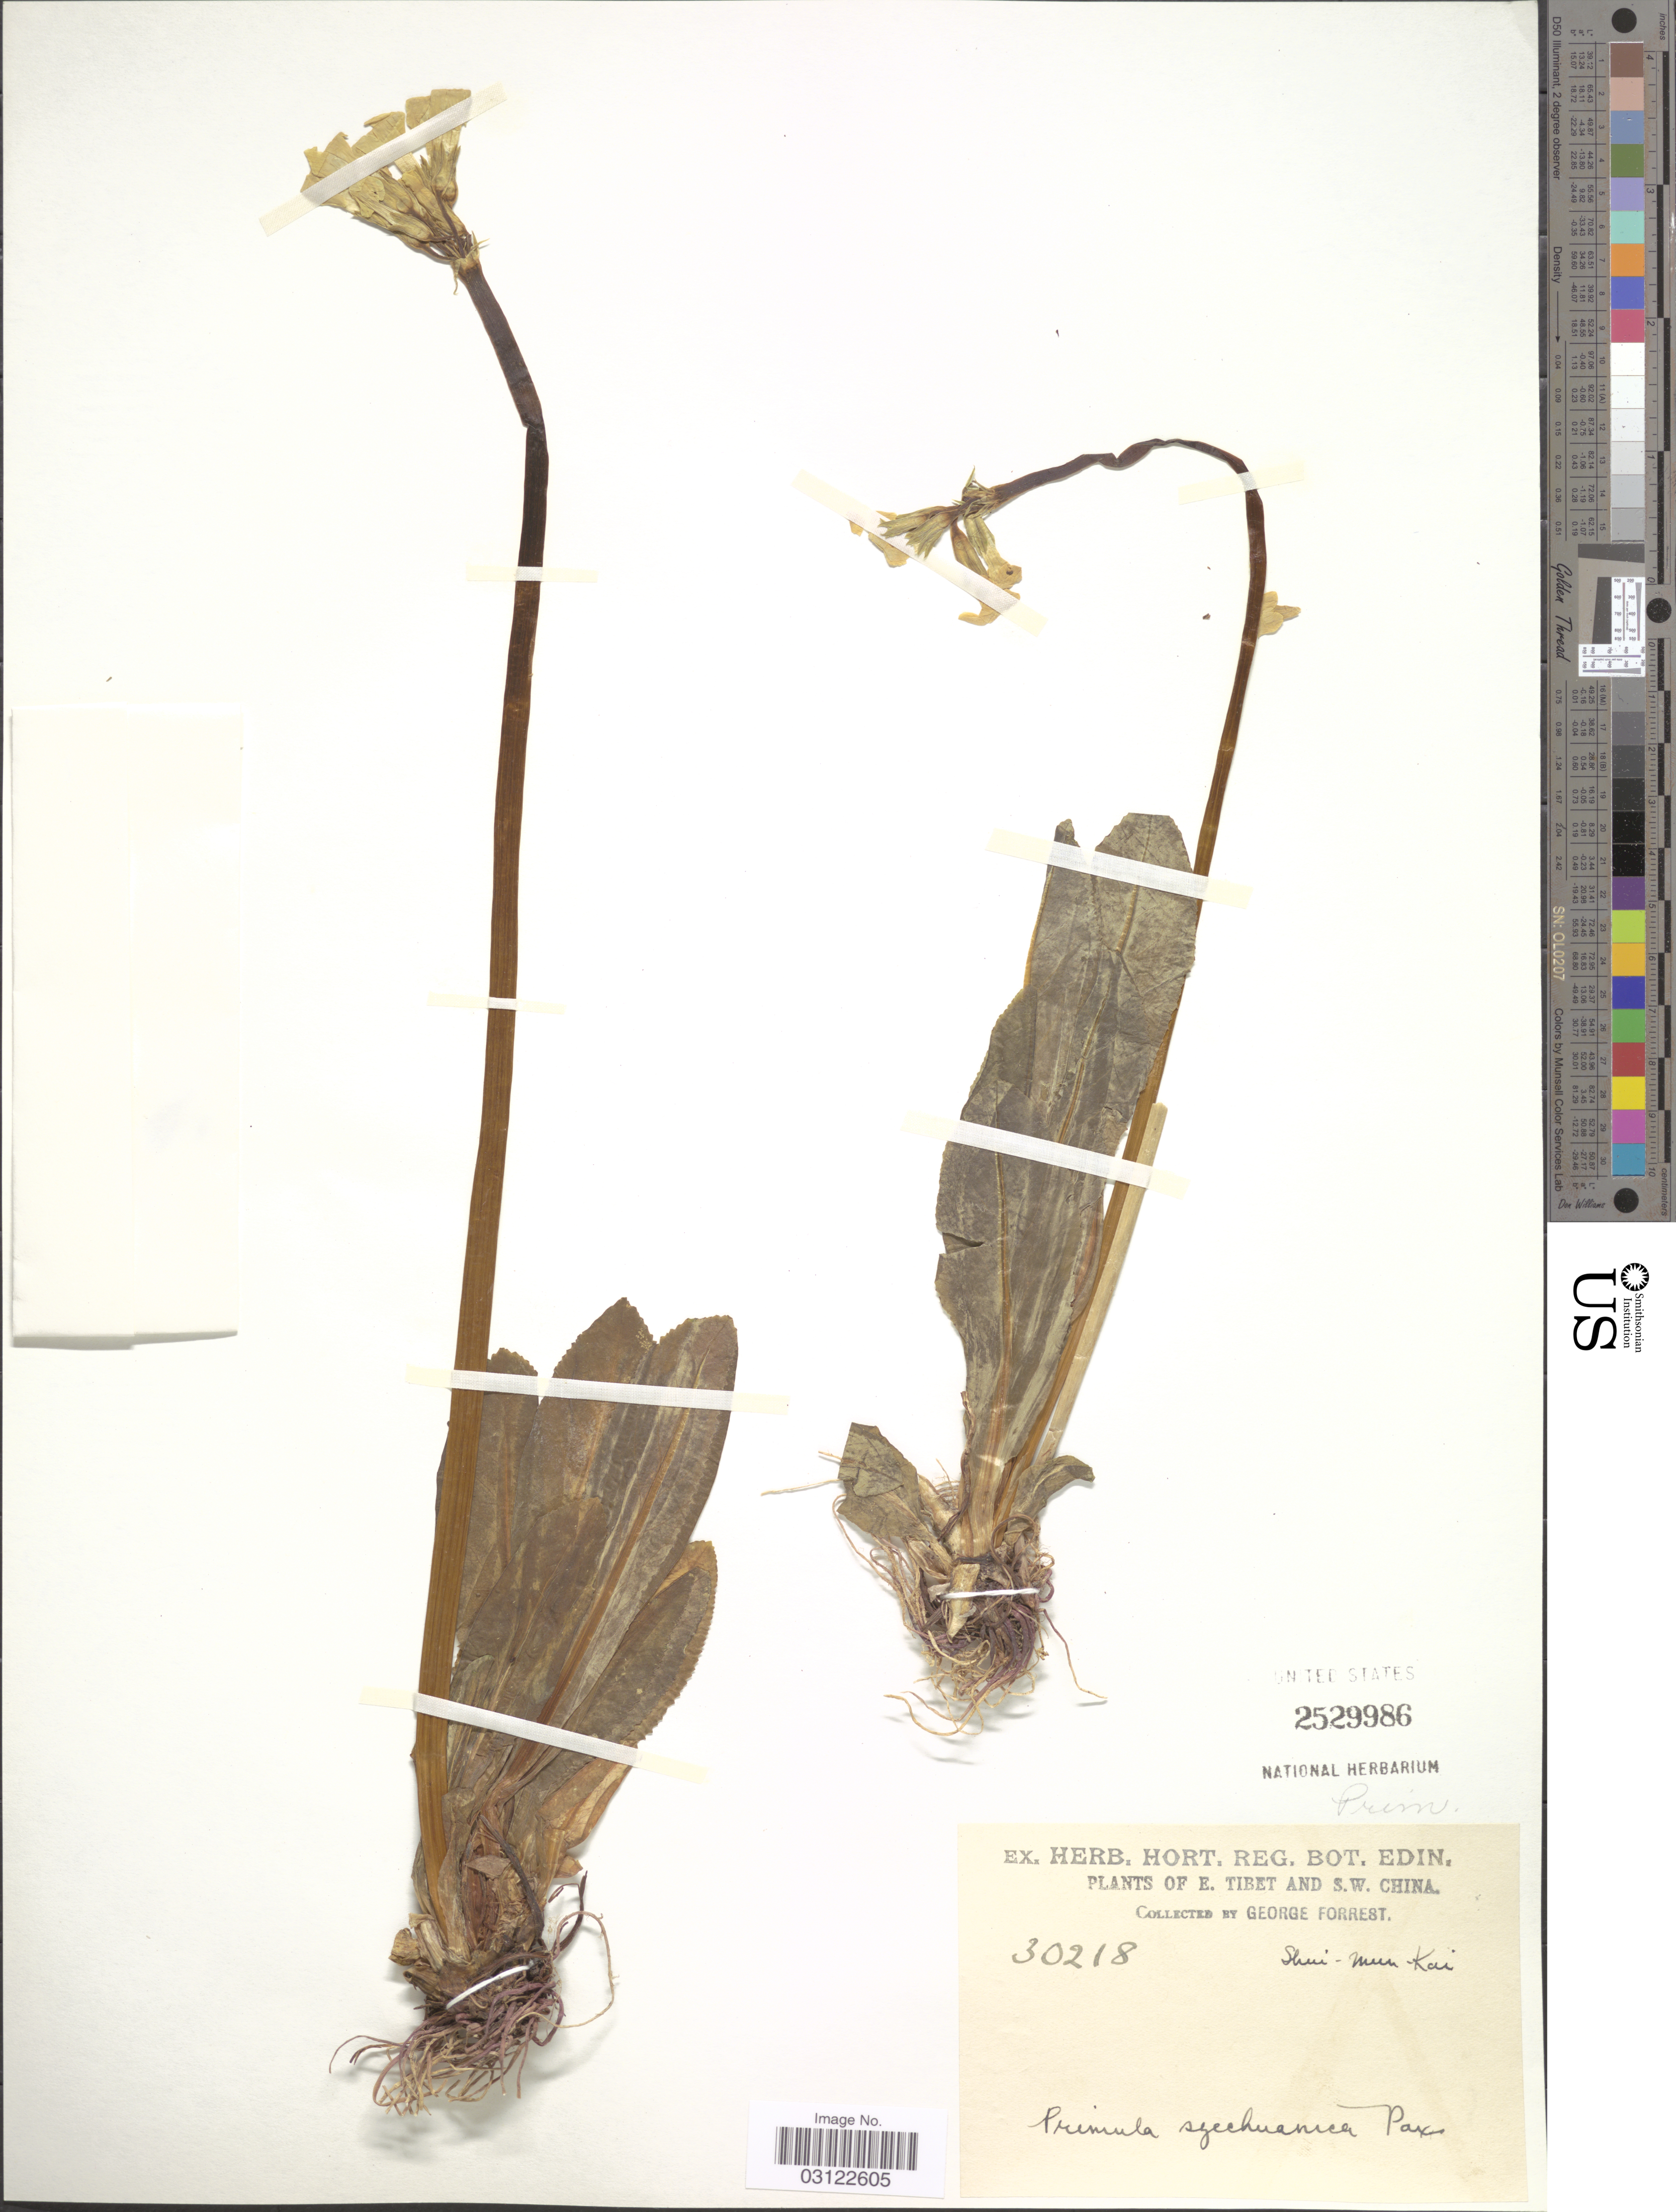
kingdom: Plantae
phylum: Tracheophyta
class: Magnoliopsida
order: Ericales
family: Primulaceae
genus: Primula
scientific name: Primula szechuanica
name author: Pax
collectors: G. Forrest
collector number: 30218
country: China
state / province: Xizang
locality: E. Tibet and S.W. China. Shui-Mun-Kai.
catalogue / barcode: US 2529986